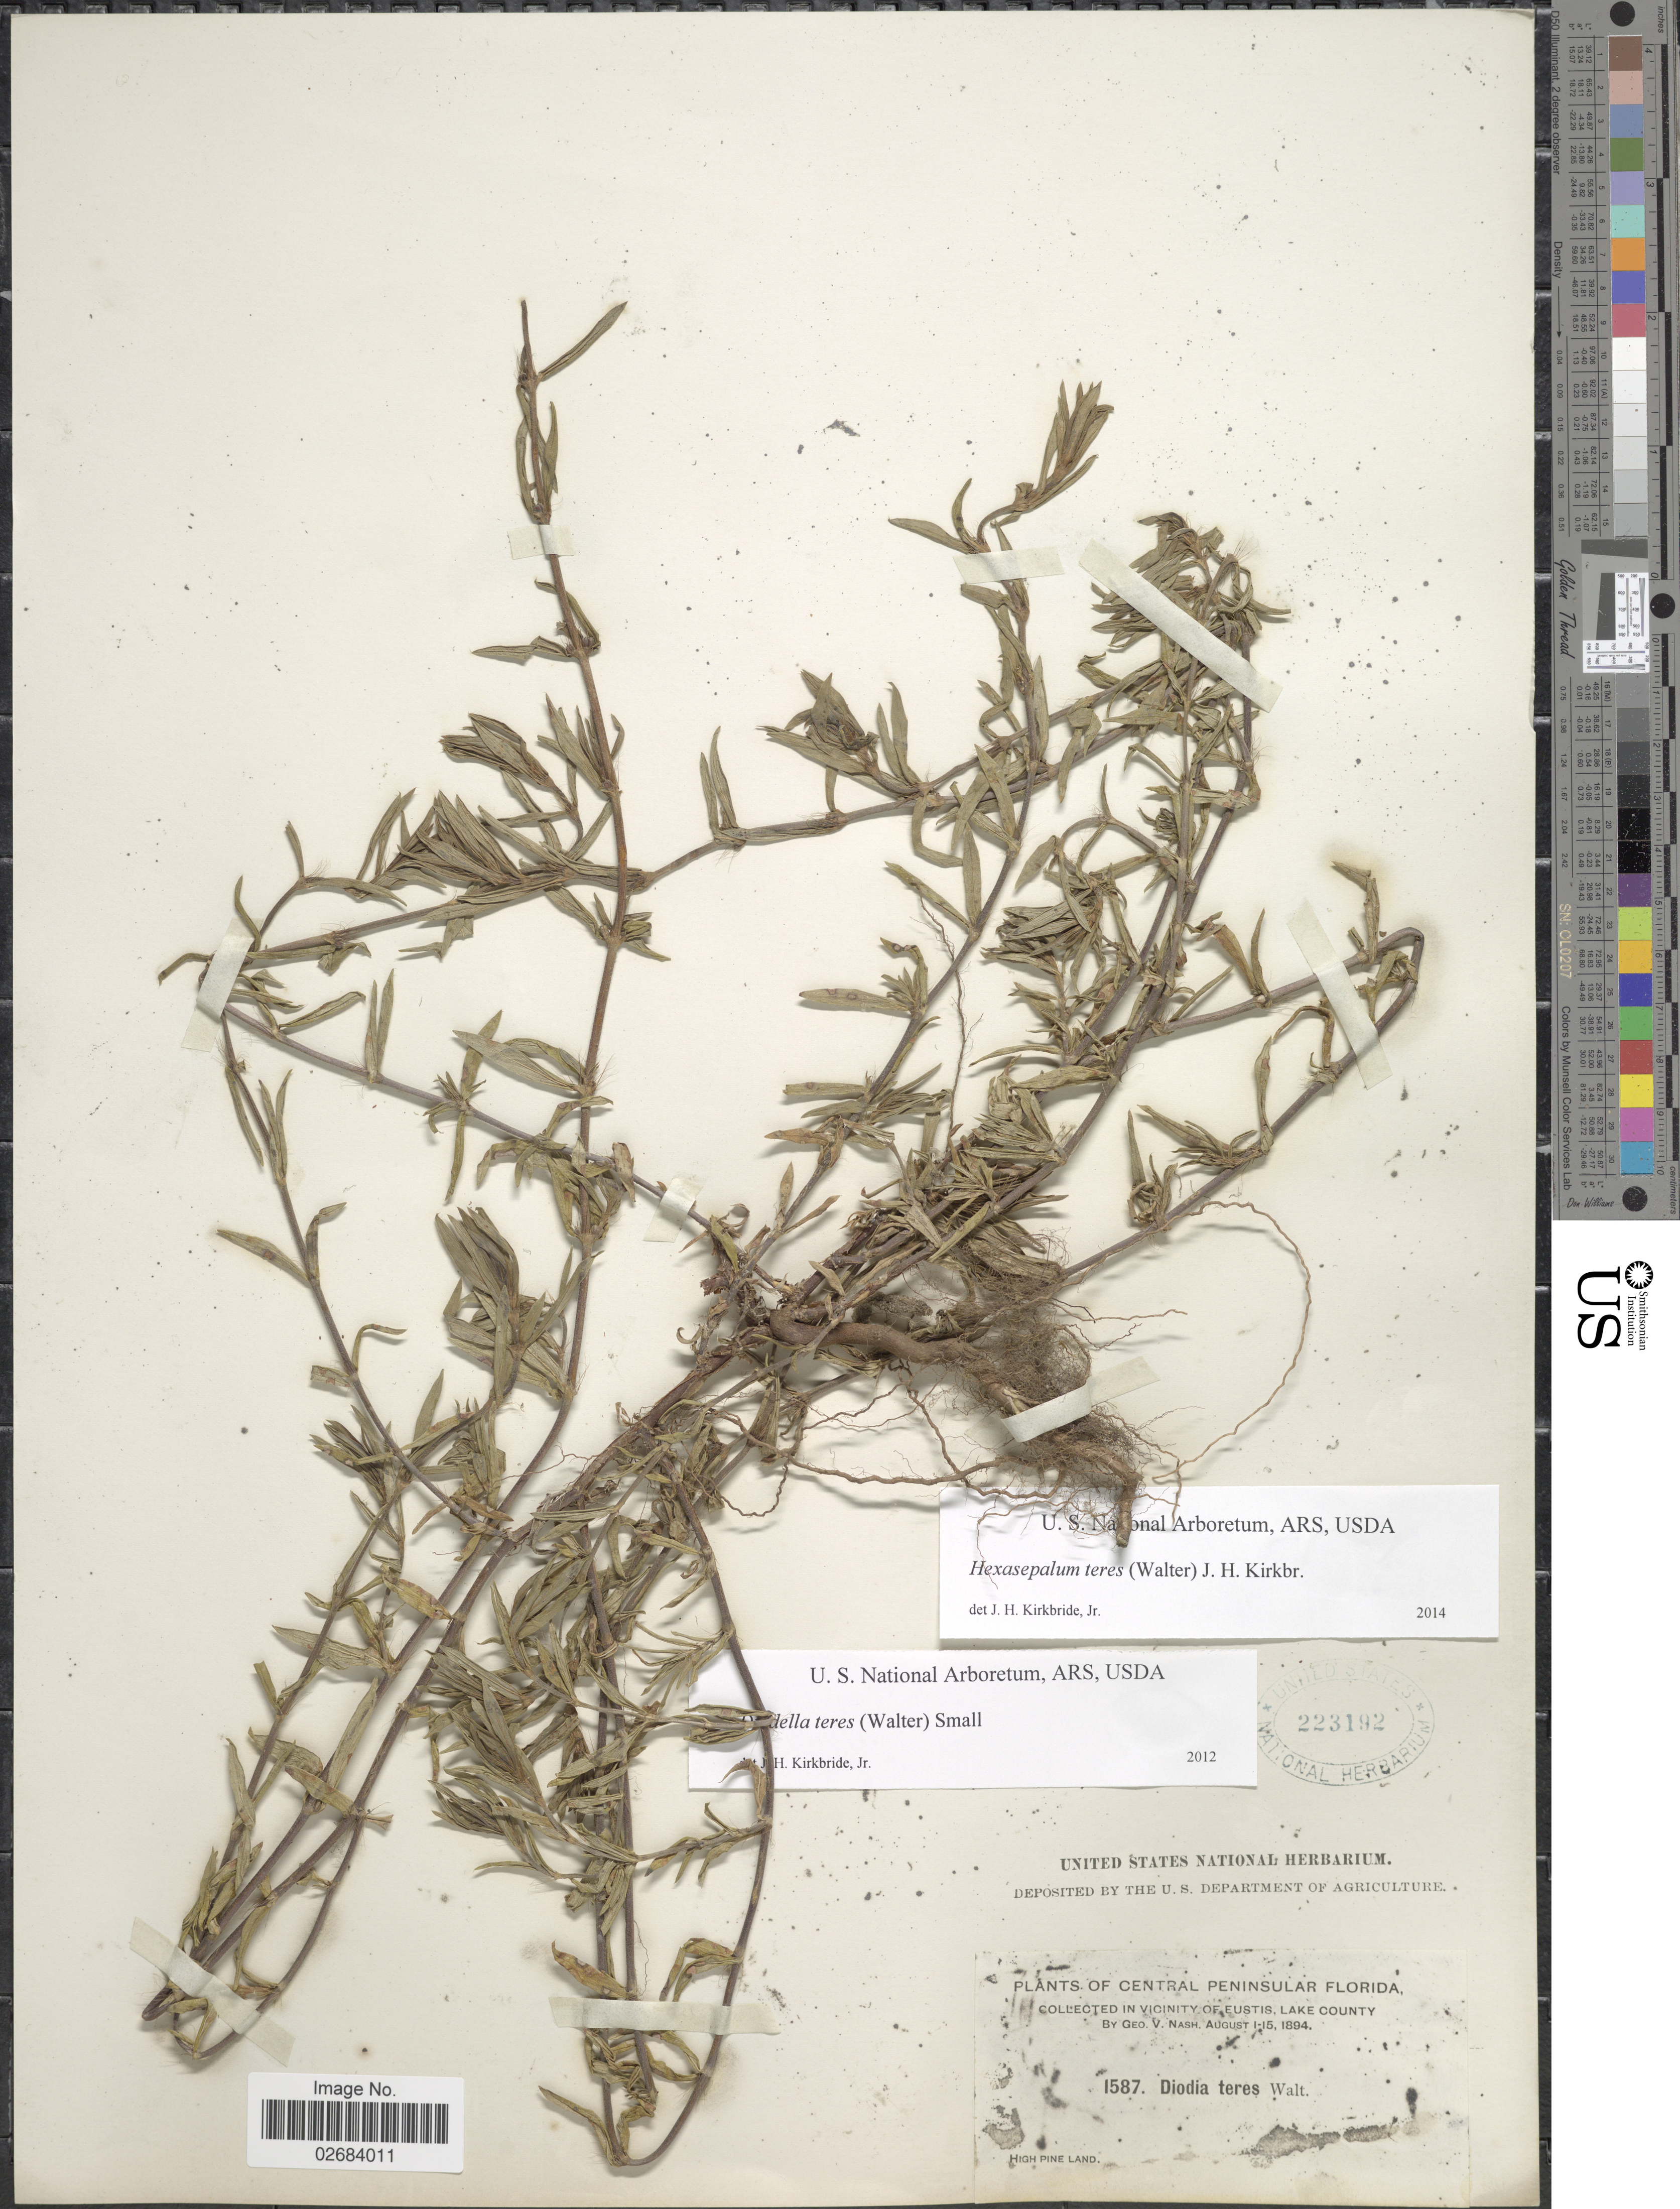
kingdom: Plantae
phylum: Tracheophyta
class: Magnoliopsida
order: Gentianales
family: Rubiaceae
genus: Diodia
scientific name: Diodia teres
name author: Walter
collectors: G. V. Nash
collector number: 1587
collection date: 1894-08-01/1894-08-15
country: United States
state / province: Florida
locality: Central Peninsular Florida, in vicinity of Eustis, Lake County, High Pine Land.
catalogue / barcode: US 223192